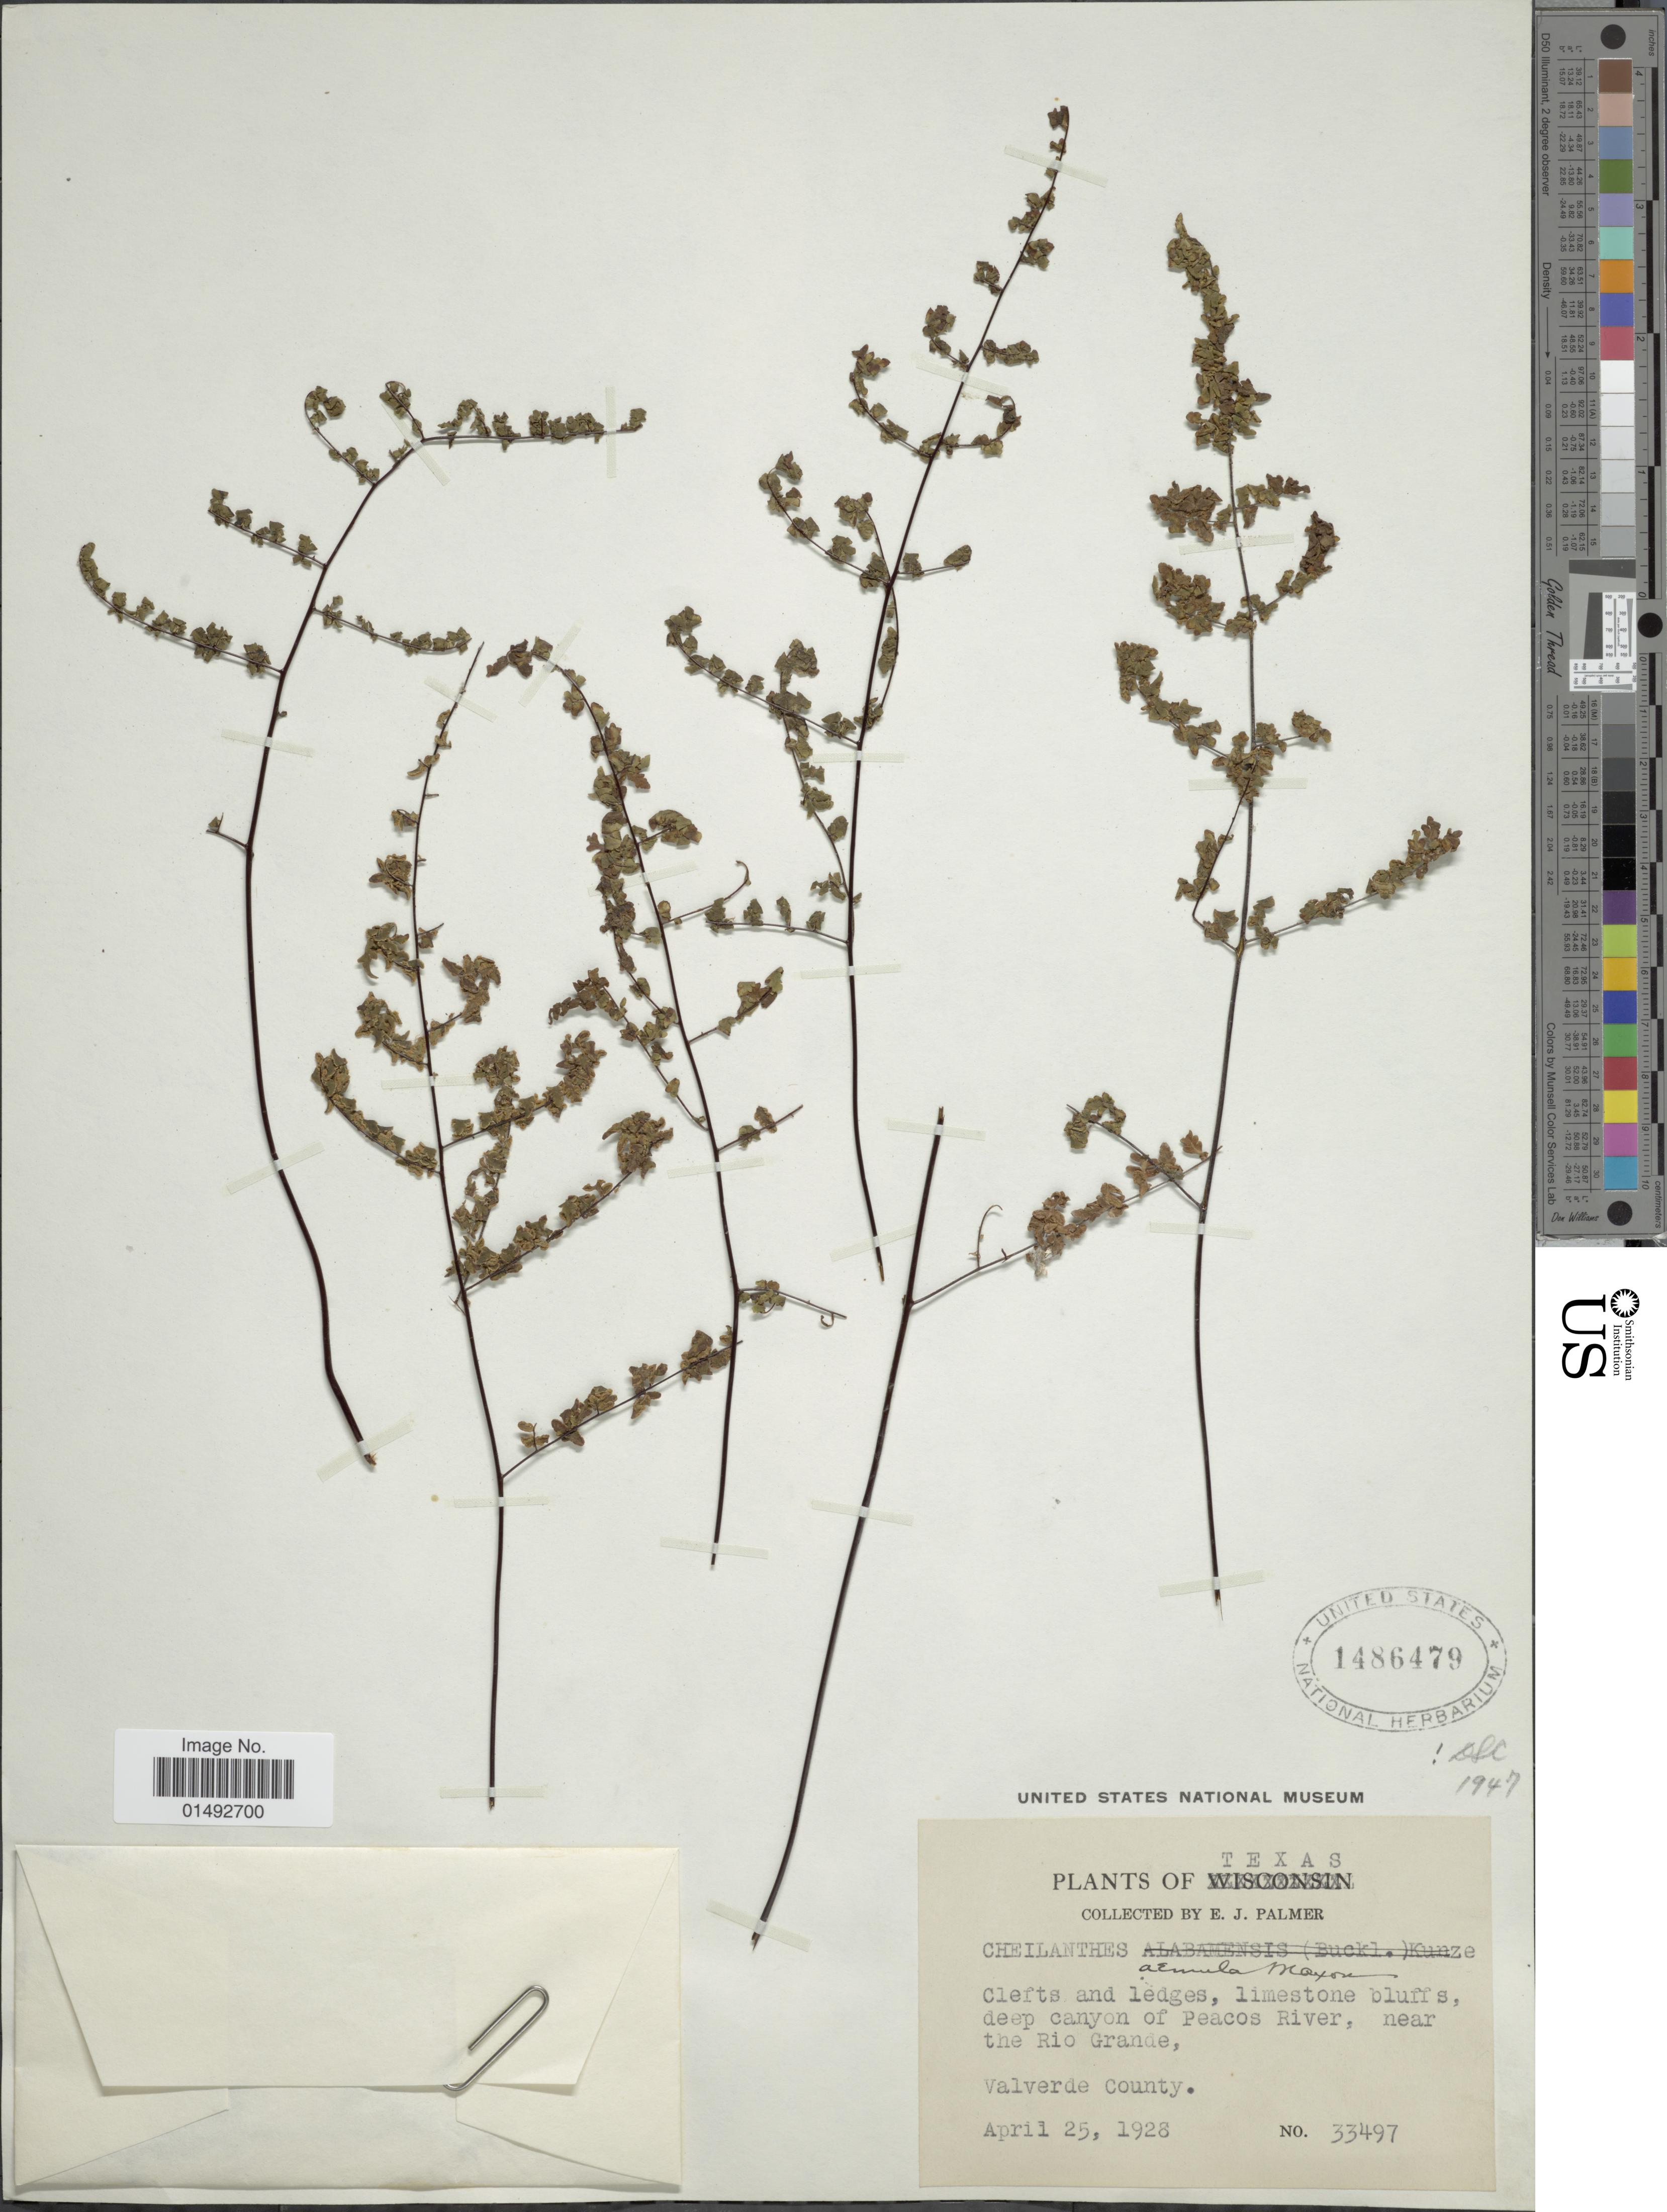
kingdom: Plantae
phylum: Tracheophyta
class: Polypodiopsida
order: Polypodiales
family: Pteridaceae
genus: Myriopteris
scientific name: Myriopteris aemula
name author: (Maxon) Grusz & Windham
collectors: E. J. Palmer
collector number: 33497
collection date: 1928-04-25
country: United States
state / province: Texas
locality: Clefts and ledges, limestone bluffs, deep canyon of Peacos River, near the Rio Grande,Valverde County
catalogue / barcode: US 1486479